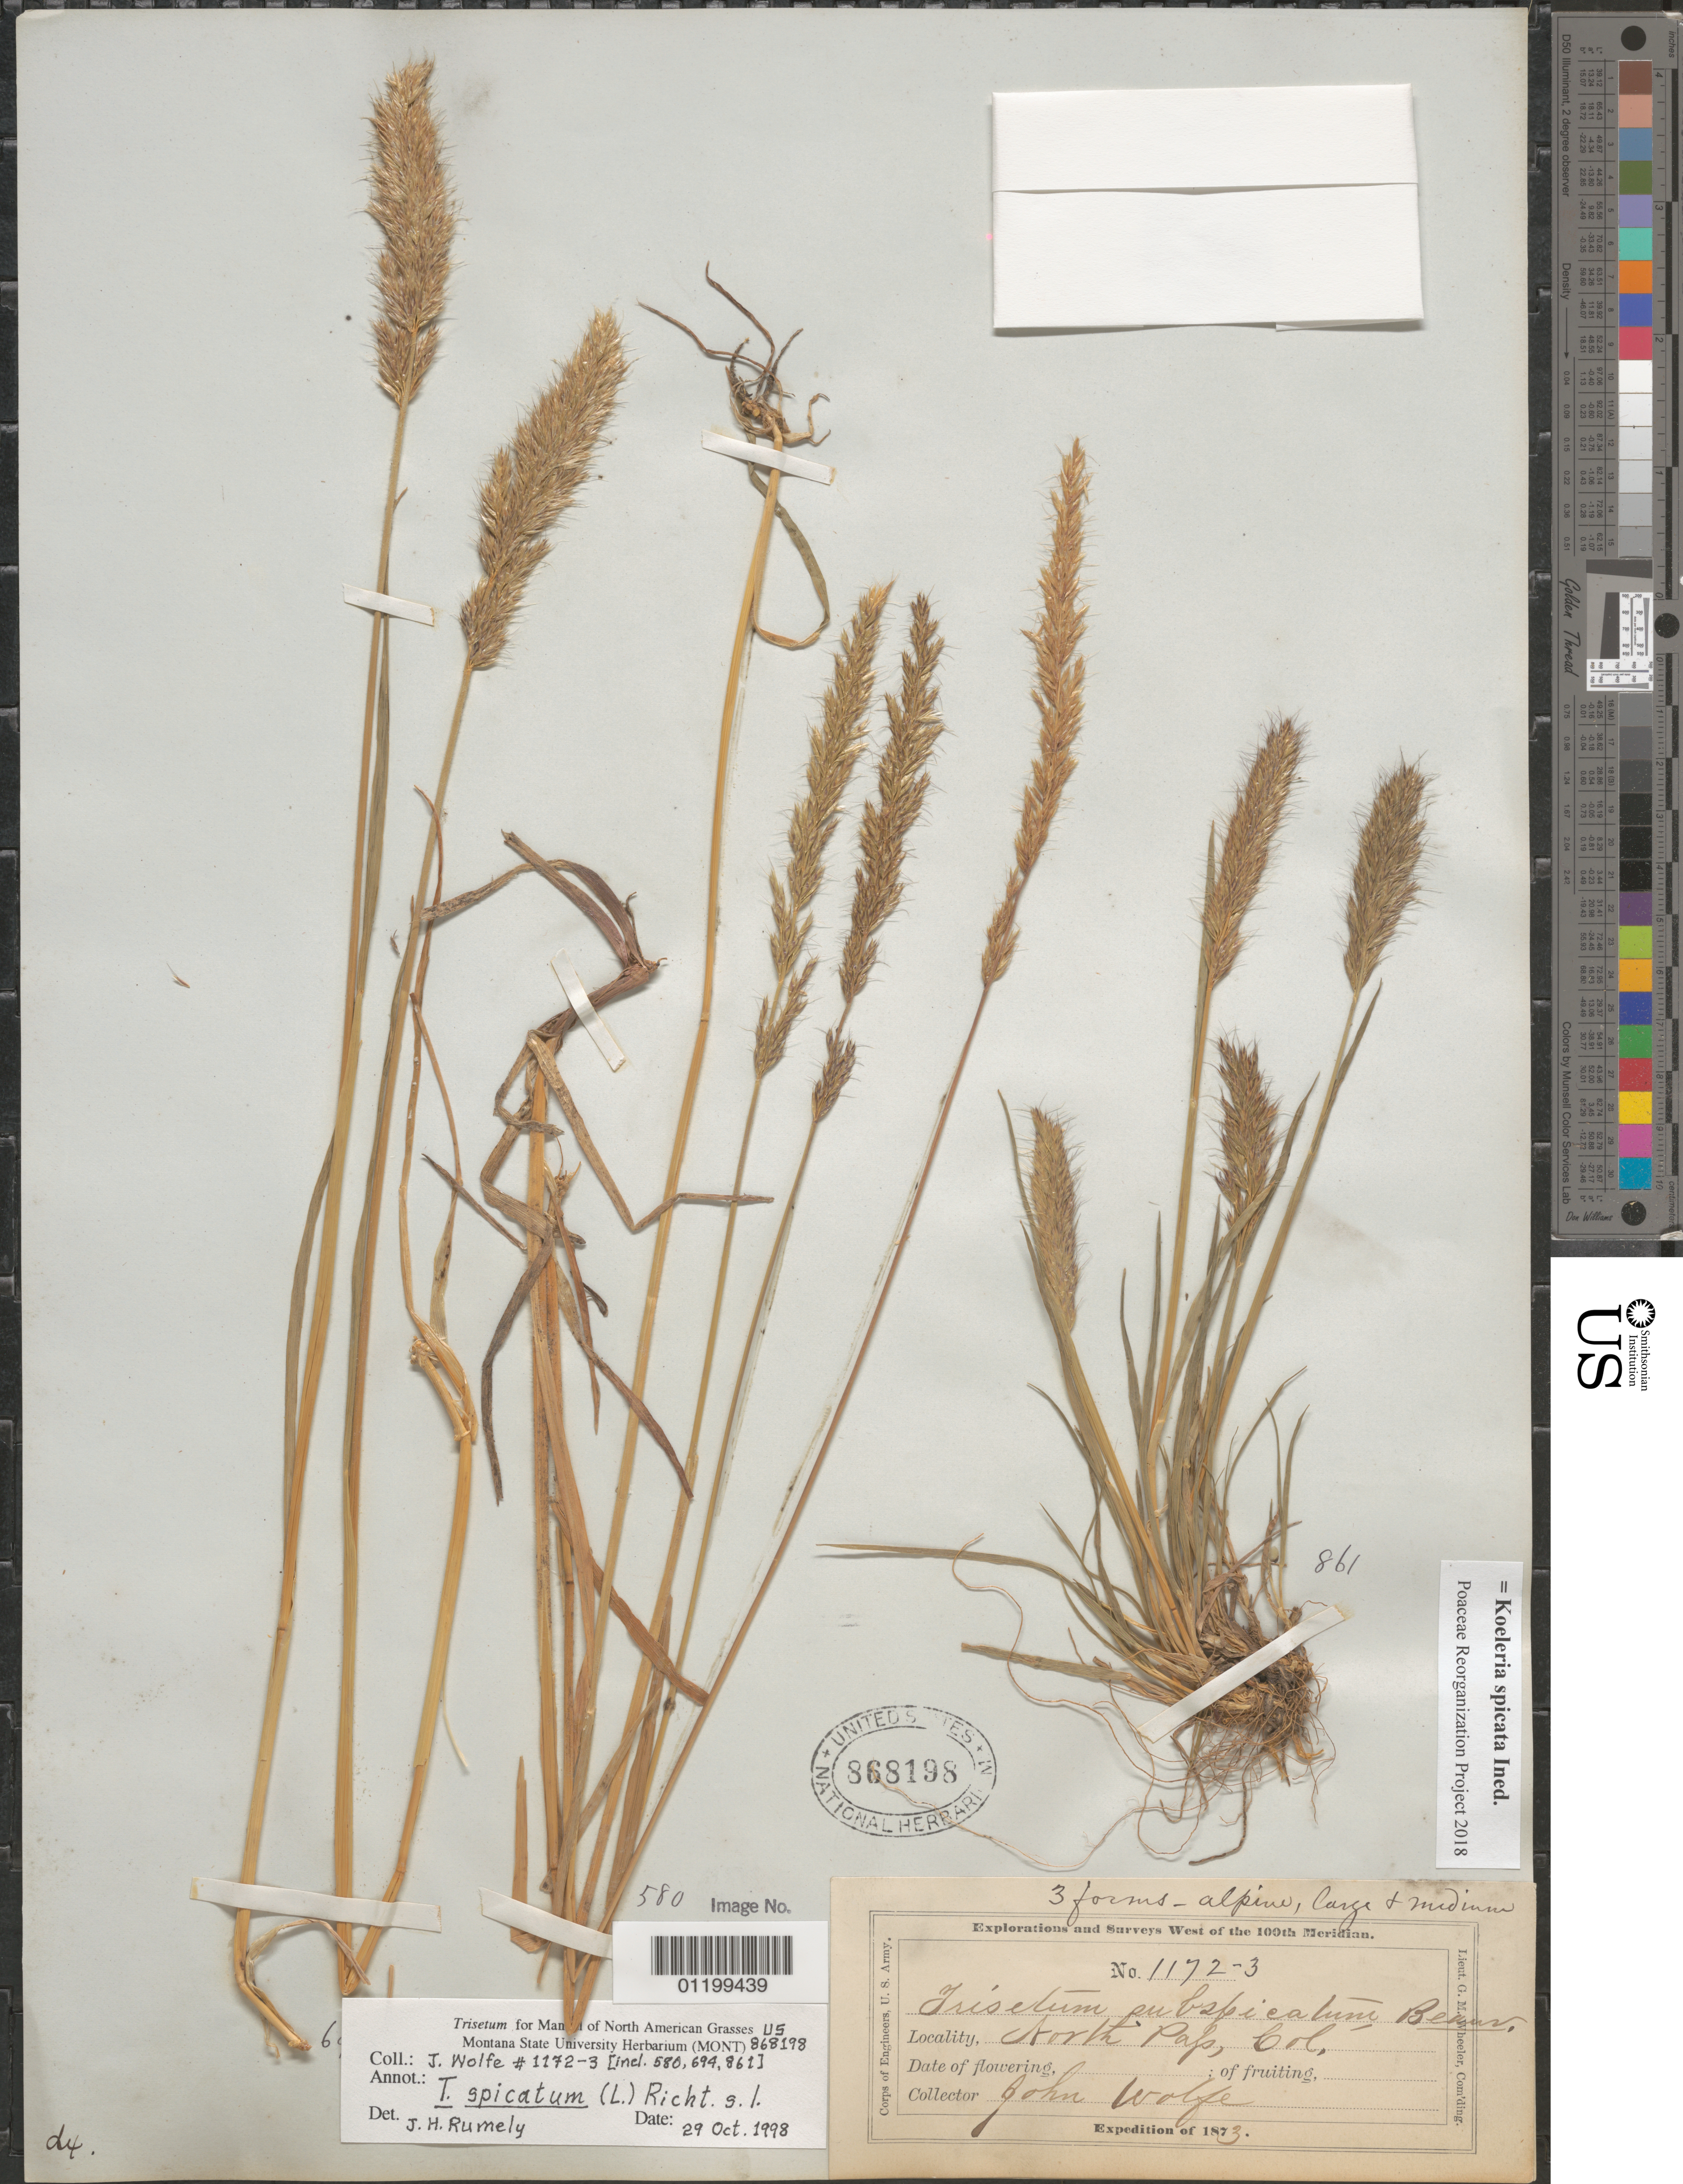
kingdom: Plantae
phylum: Tracheophyta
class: Liliopsida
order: Poales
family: Poaceae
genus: Koeleria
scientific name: Koeleria spicata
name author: (L.) Barberá et al.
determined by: Poaceae Reorganization Project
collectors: J. Wolf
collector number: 1172-3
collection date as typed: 1873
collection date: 1873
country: United States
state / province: Colorado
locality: North Pap.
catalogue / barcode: US 868198